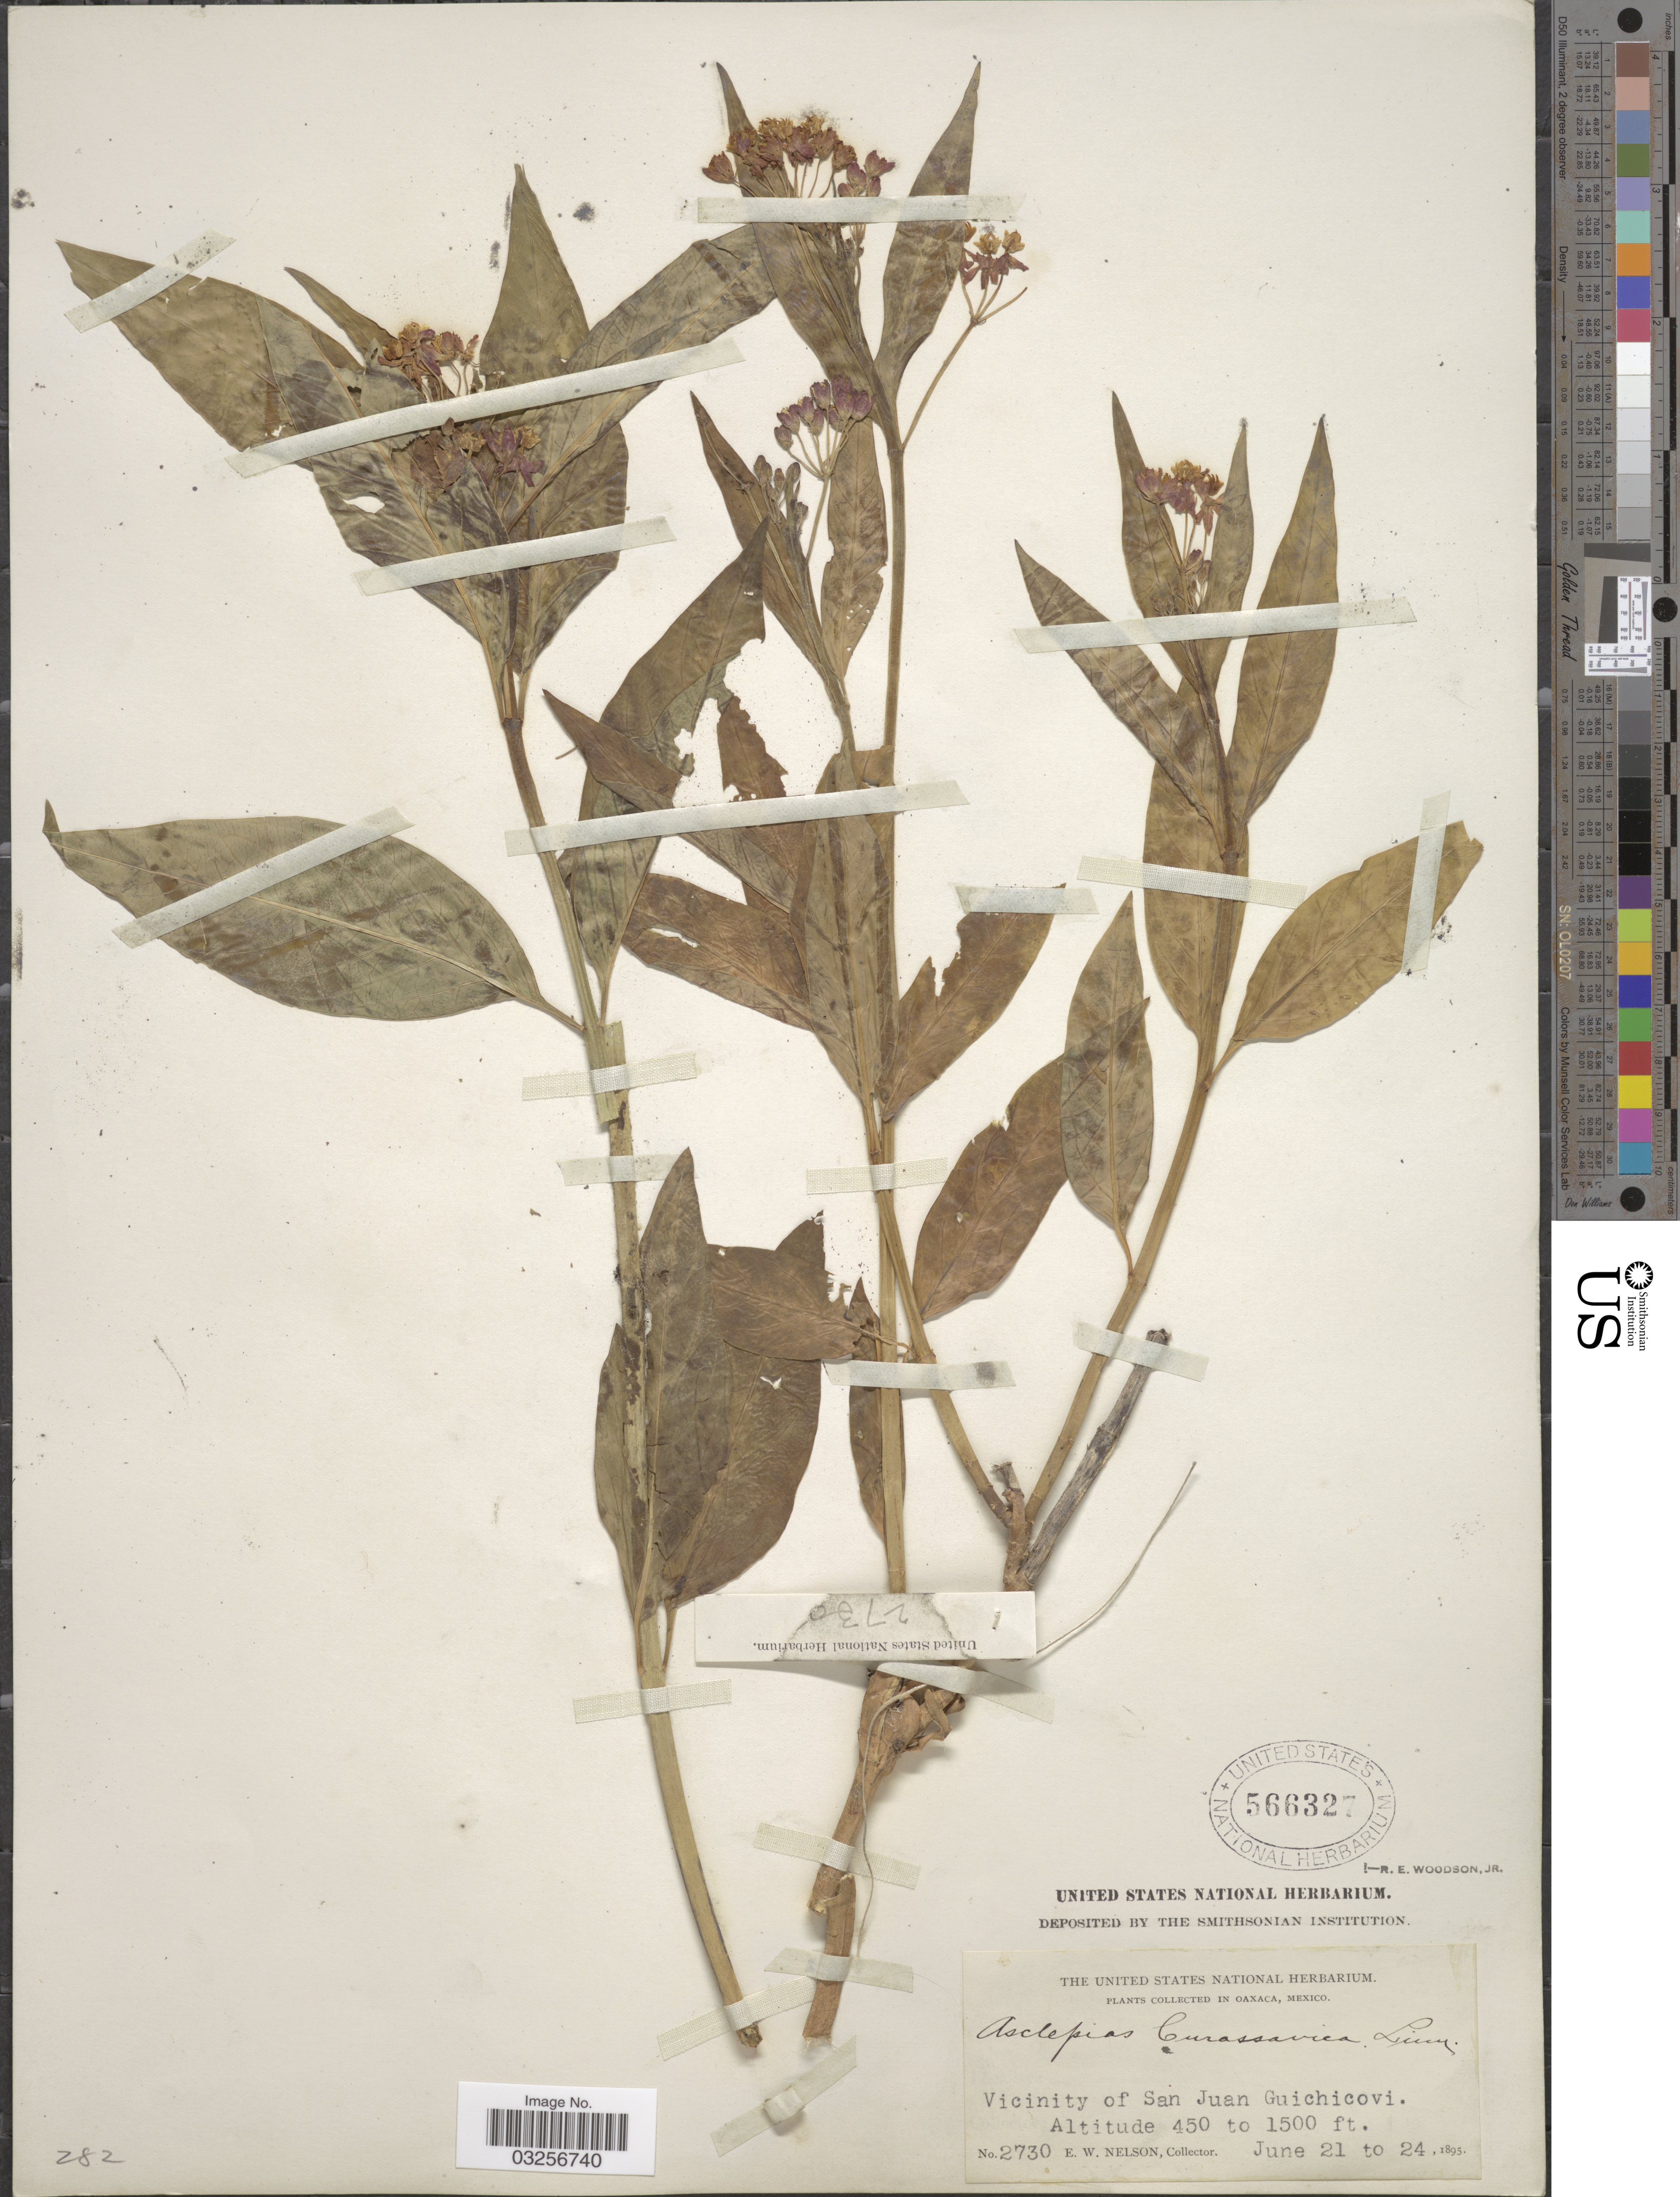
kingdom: Plantae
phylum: Tracheophyta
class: Magnoliopsida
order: Gentianales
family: Apocynaceae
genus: Asclepias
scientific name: Asclepias curassavica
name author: L.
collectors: E. W. Nelson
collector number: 2730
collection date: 1895-06-21/1895-06-24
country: Mexico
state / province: Oaxaca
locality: Vicinity of San Juan Guichicovi.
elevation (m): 137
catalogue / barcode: US 566327